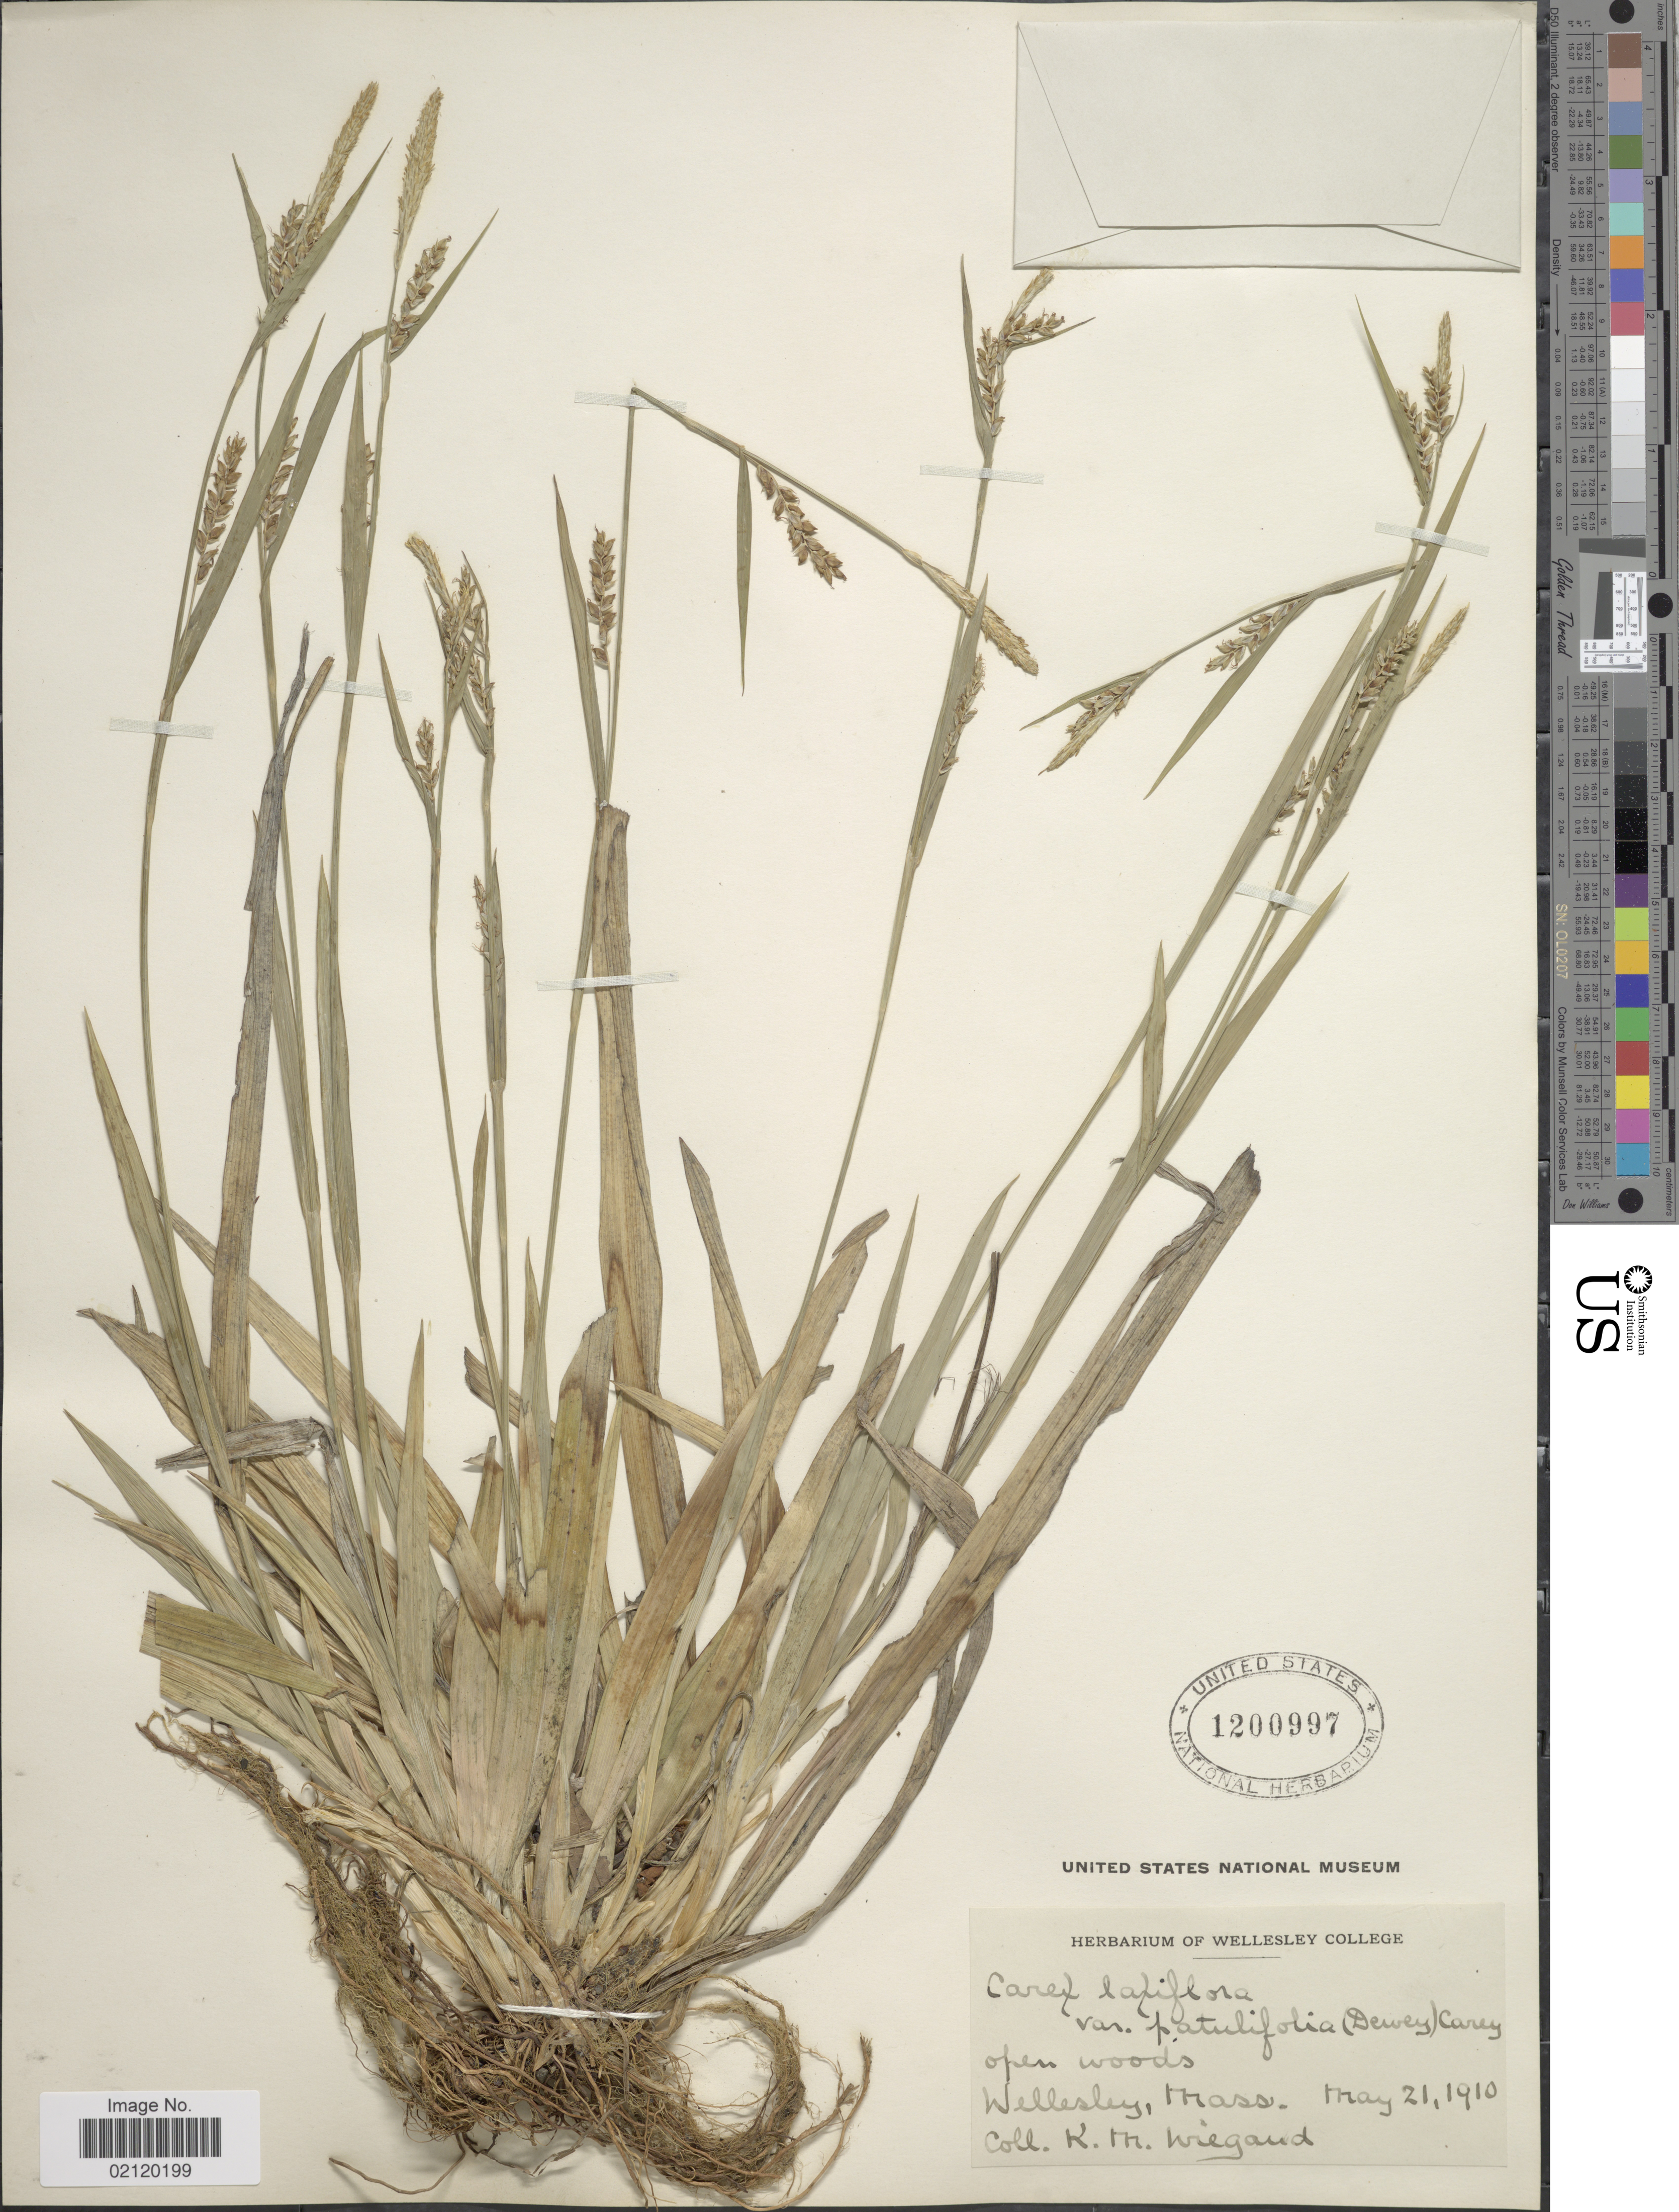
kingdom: Plantae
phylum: Tracheophyta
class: Liliopsida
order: Poales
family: Cyperaceae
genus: Carex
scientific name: Carex laxiflora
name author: Lam.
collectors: K. M. Wiegand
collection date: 1910-05-21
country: United States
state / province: Massachusetts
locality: Wellesley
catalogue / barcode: US 1200997